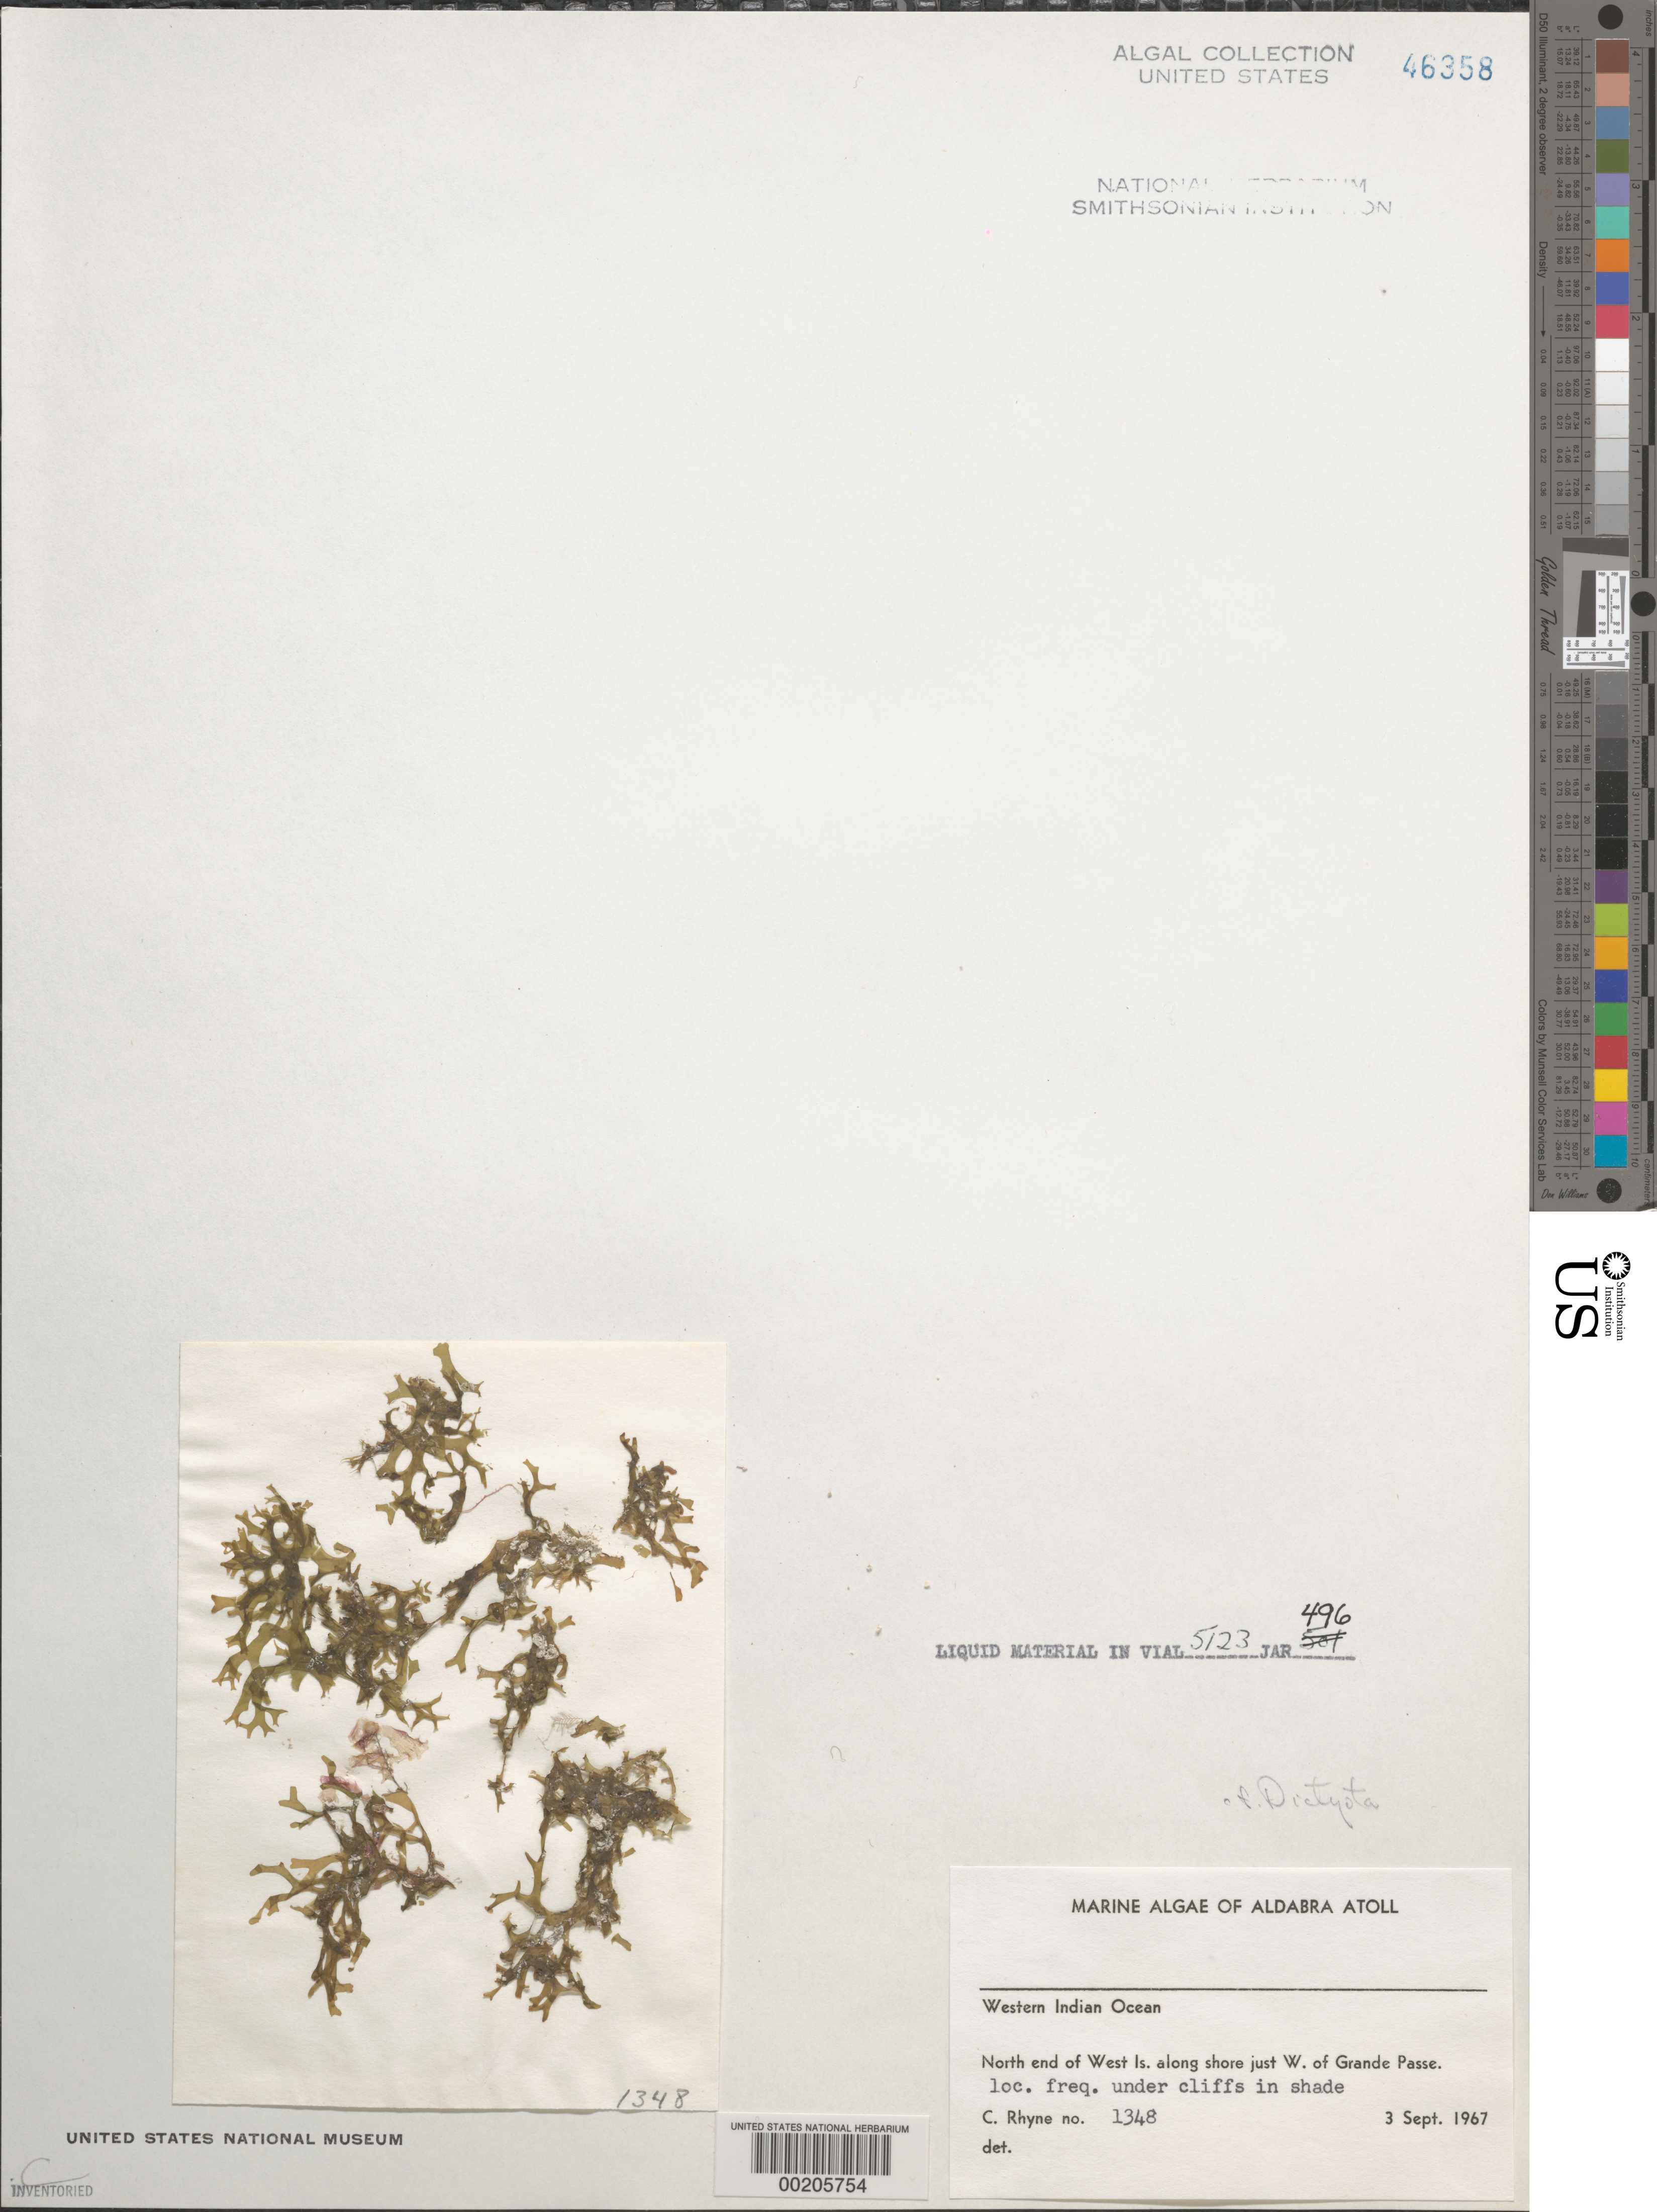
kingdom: Chromista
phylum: Ochrophyta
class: Phaeophyceae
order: Dictyotales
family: Dictyotaceae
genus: Dictyota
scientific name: Dictyota sp.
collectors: C. Rhyne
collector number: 1348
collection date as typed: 03 Sep 1967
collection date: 1967-09-03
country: Seychelles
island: Aldabra Atoll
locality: West Islet, Just west of Grande Pass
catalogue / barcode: US 46358